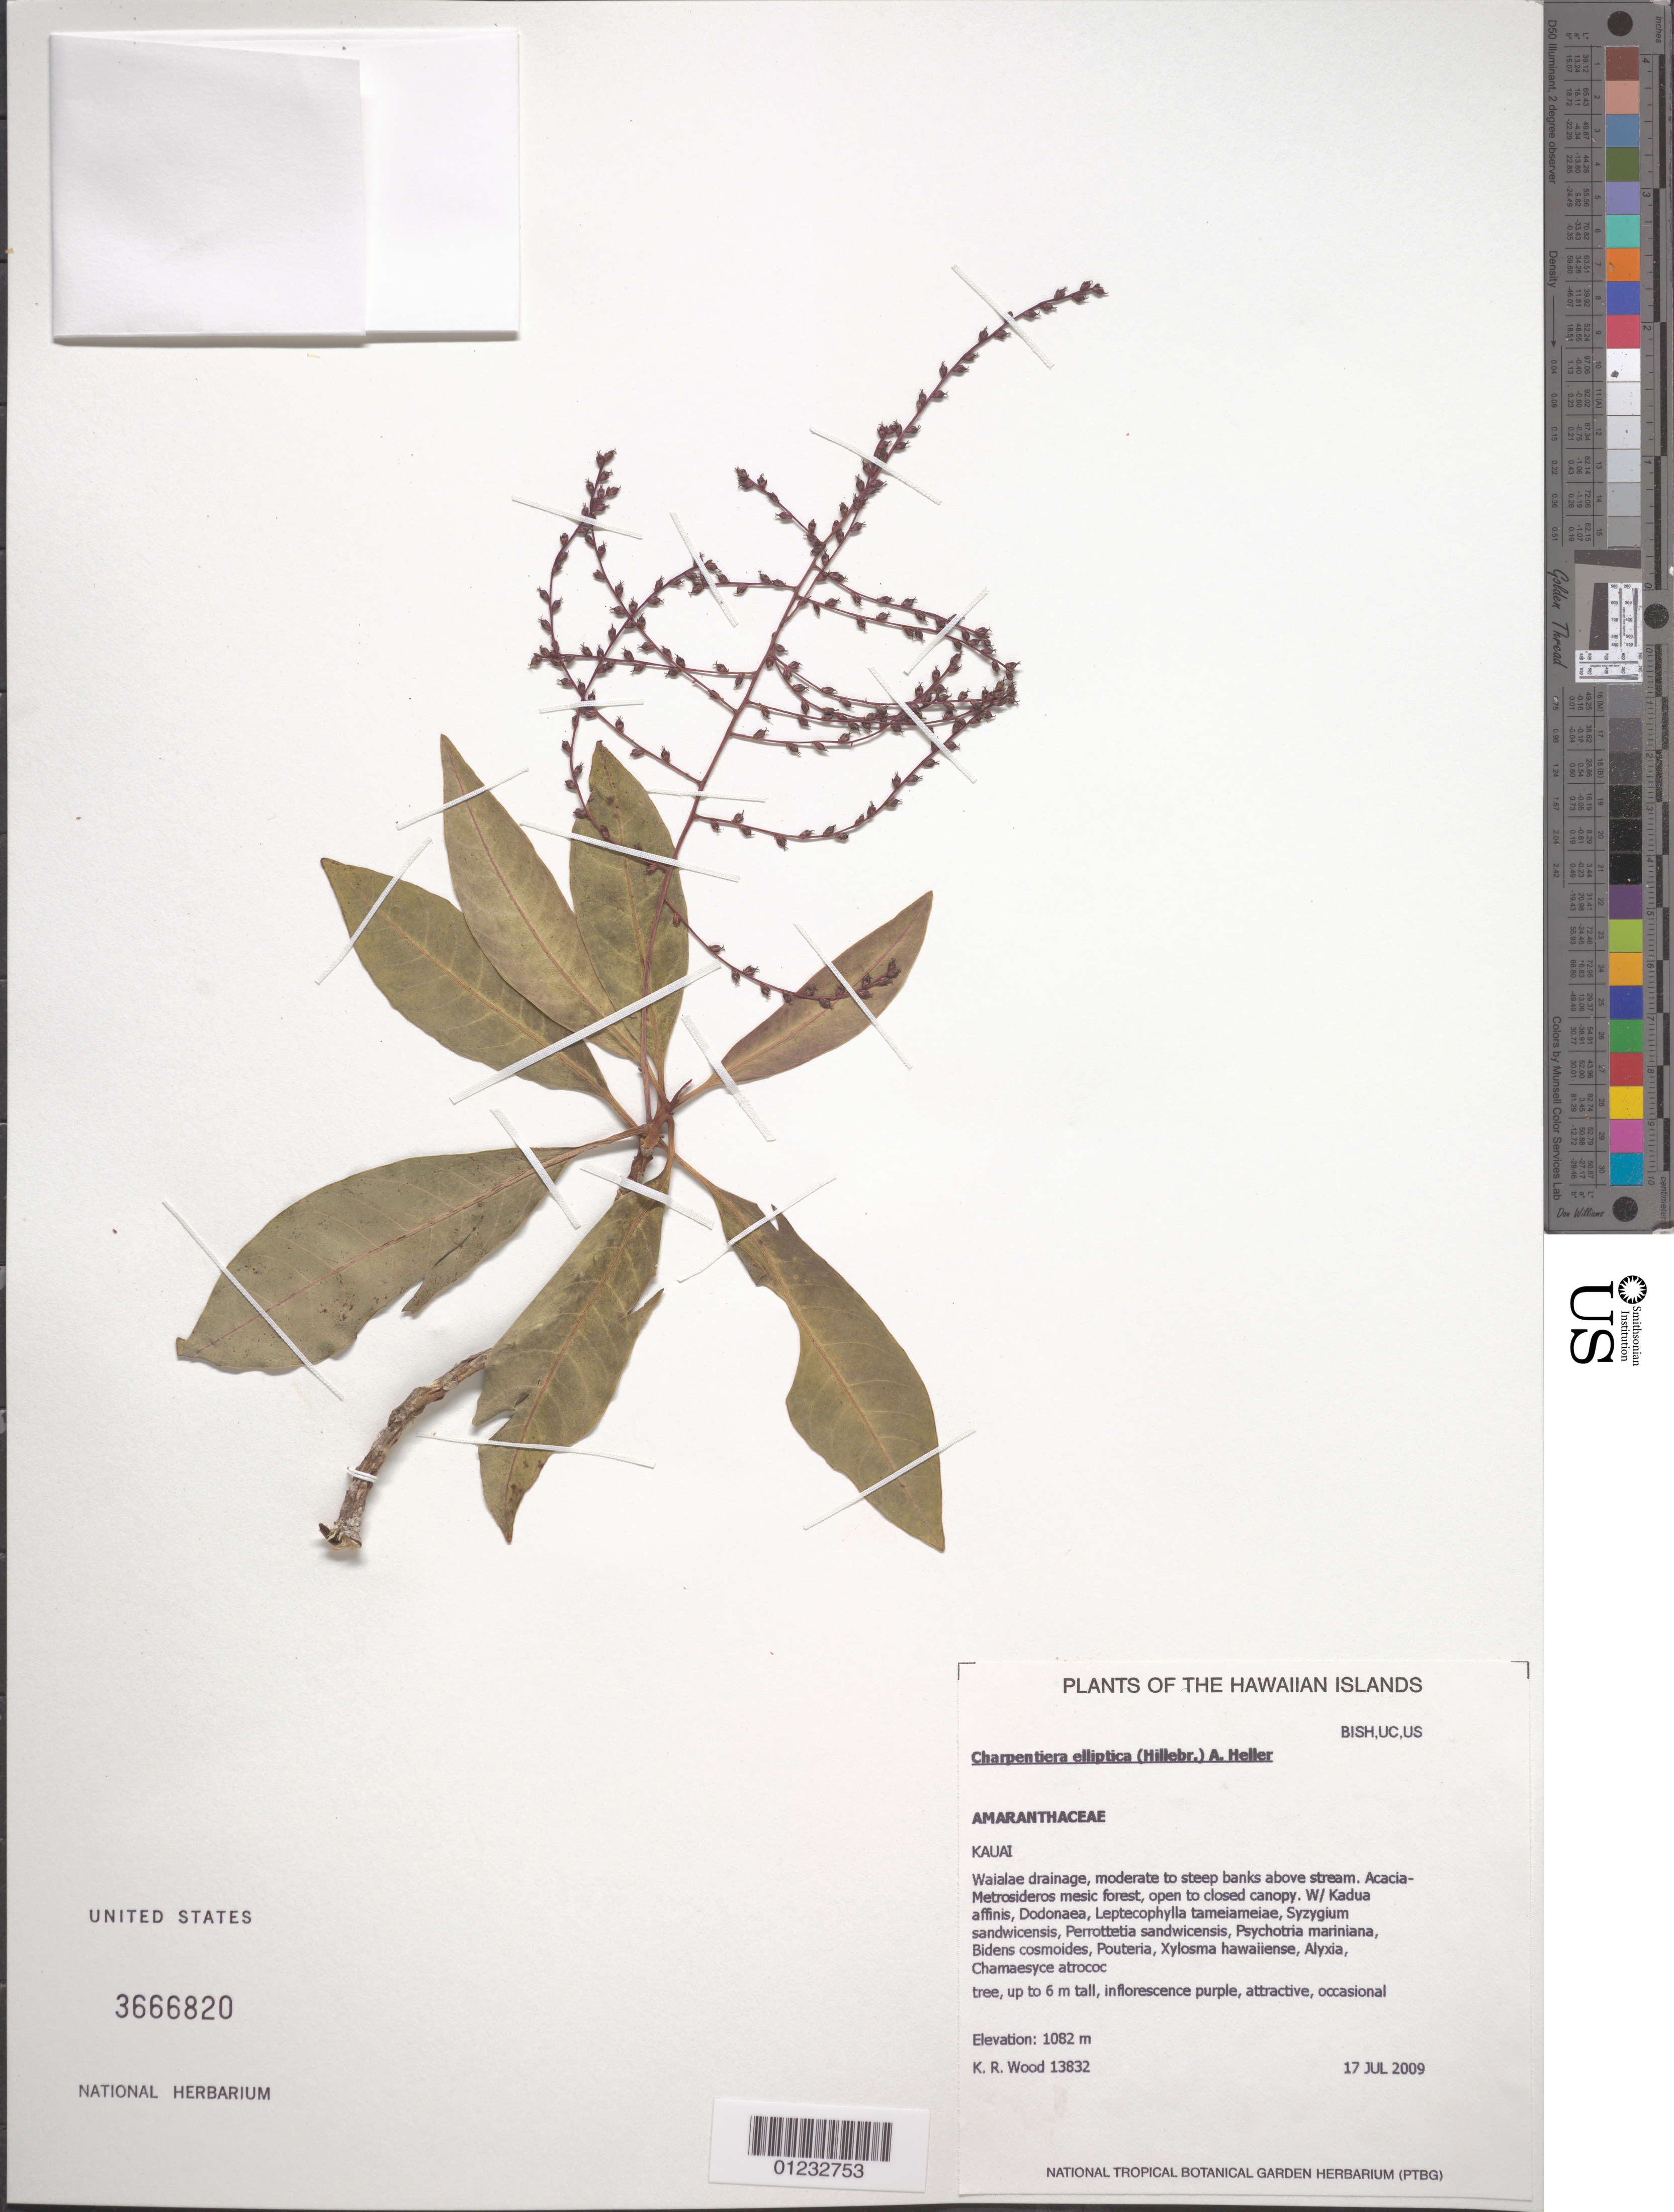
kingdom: Plantae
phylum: Tracheophyta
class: Magnoliopsida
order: Caryophyllales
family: Amaranthaceae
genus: Charpentiera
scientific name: Charpentiera elliptica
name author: (Hillebr.) A. Heller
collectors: K. R. Wood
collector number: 13832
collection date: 2009-07-17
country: United States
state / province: Hawaii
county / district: Kauai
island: Kaua'i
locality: Waialae drainage, moderate to steep banks above stream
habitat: Mesic forest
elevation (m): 1082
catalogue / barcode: US 3666820